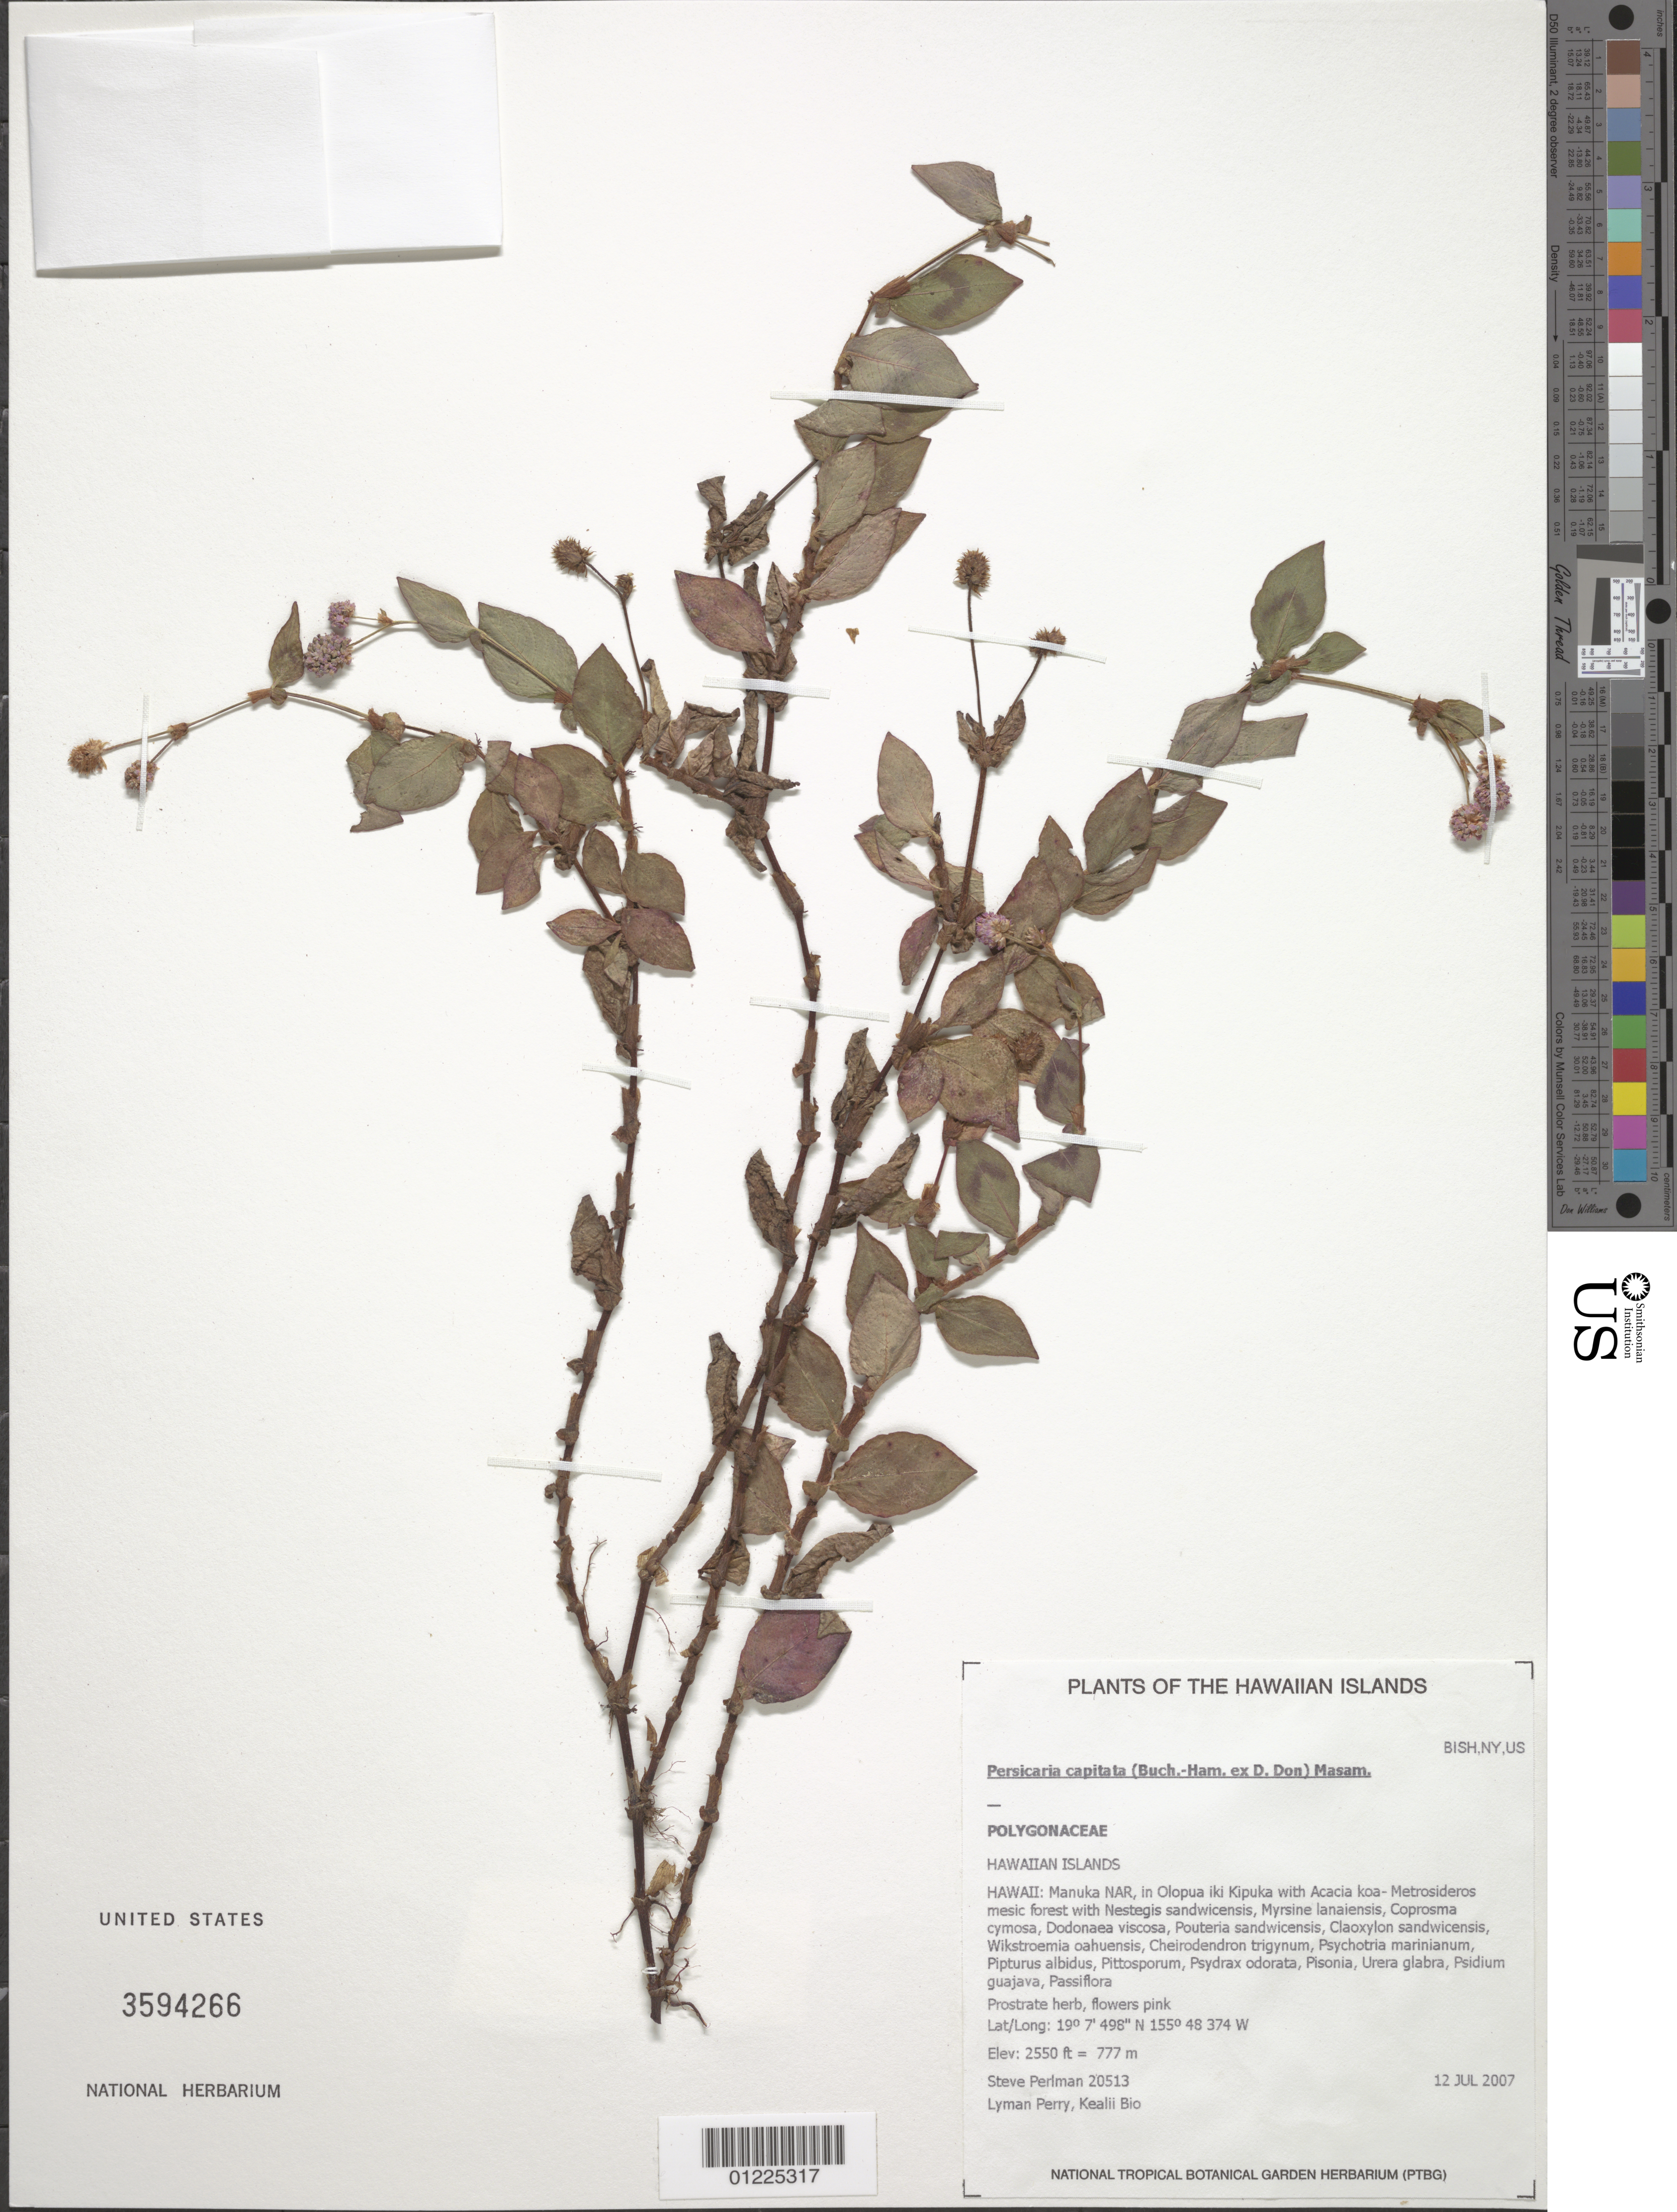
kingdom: Plantae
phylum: Tracheophyta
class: Magnoliopsida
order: Caryophyllales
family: Polygonaceae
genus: Persicaria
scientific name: Persicaria capitata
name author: (Buch.-Ham. ex D. Don) H. Gross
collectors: S. P. Perlman, L. Perry & K. Bio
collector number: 20513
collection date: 2007-07-12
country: United States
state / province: Hawaii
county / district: Hawaii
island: Hawaii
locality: Manuka NAR, in Olopua iki Kipuka.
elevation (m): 777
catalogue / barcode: US 3594266